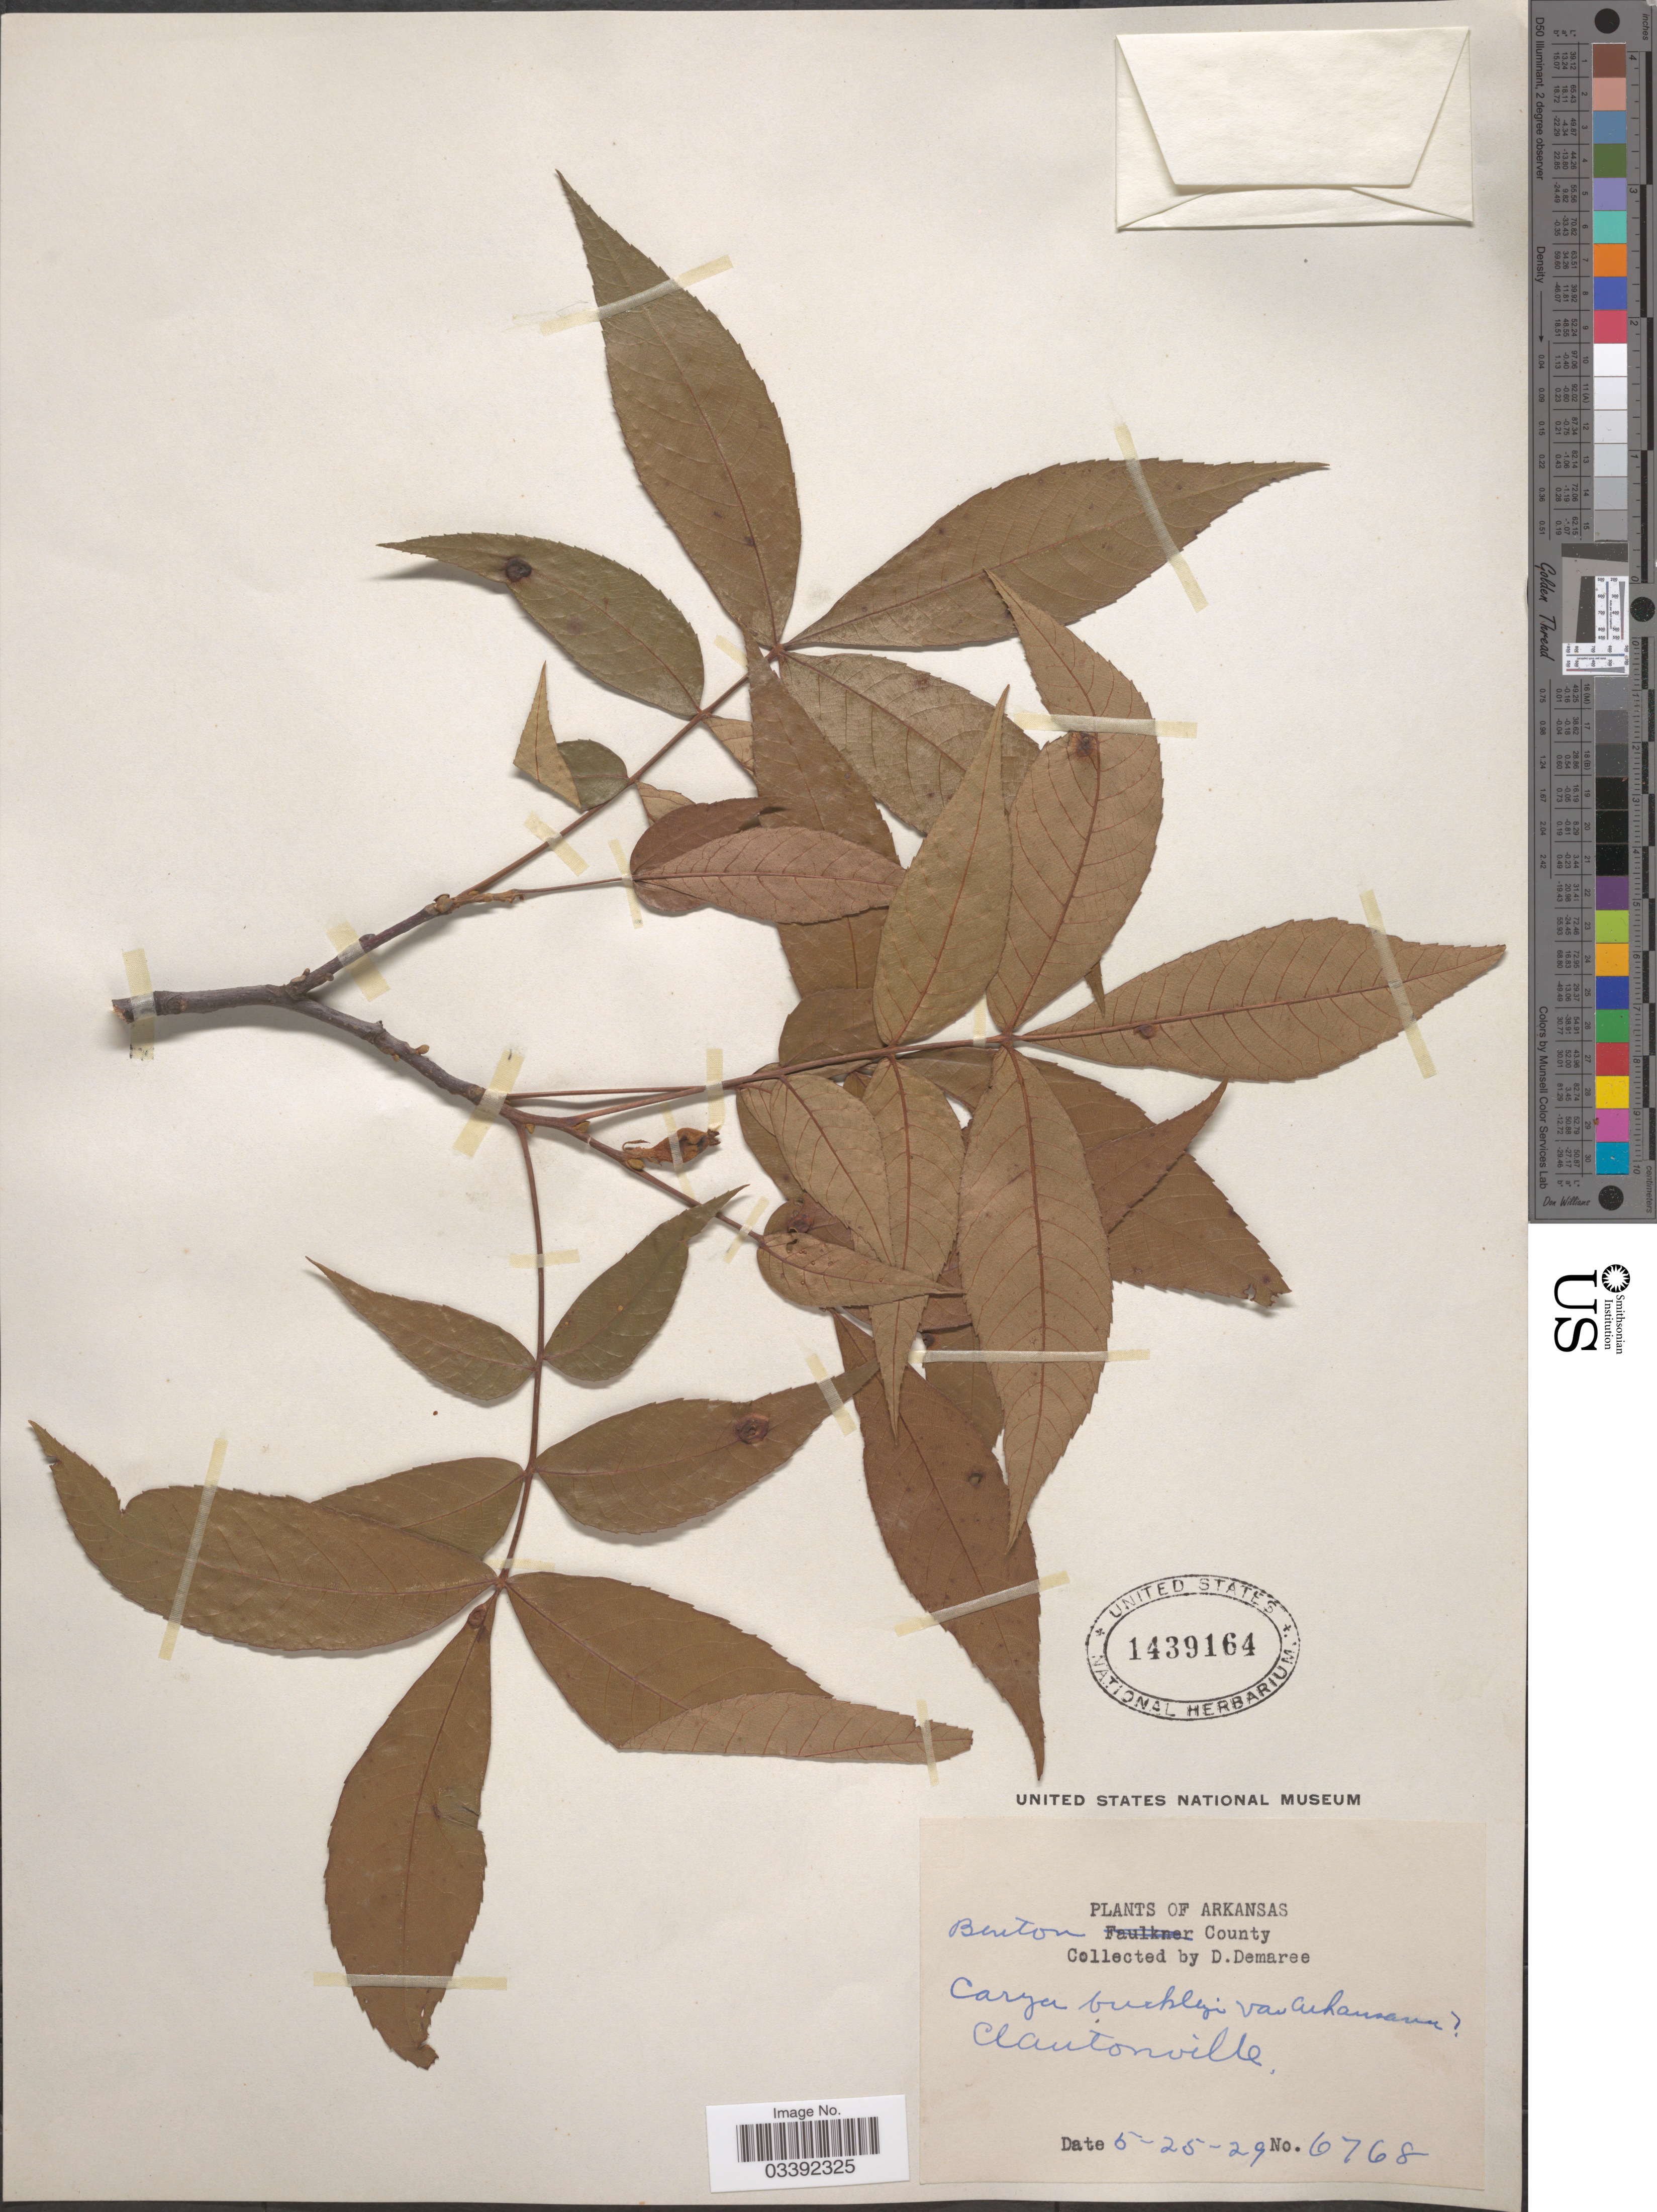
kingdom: Plantae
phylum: Tracheophyta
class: Magnoliopsida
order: Fagales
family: Juglandaceae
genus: Carya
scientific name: Carya texana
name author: Buckley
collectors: D. Demaree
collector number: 6768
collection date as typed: Transcribed d/m/y: 25/5/29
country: United States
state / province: Arkansas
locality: Benton County. Clantonville.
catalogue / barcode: US 1439164